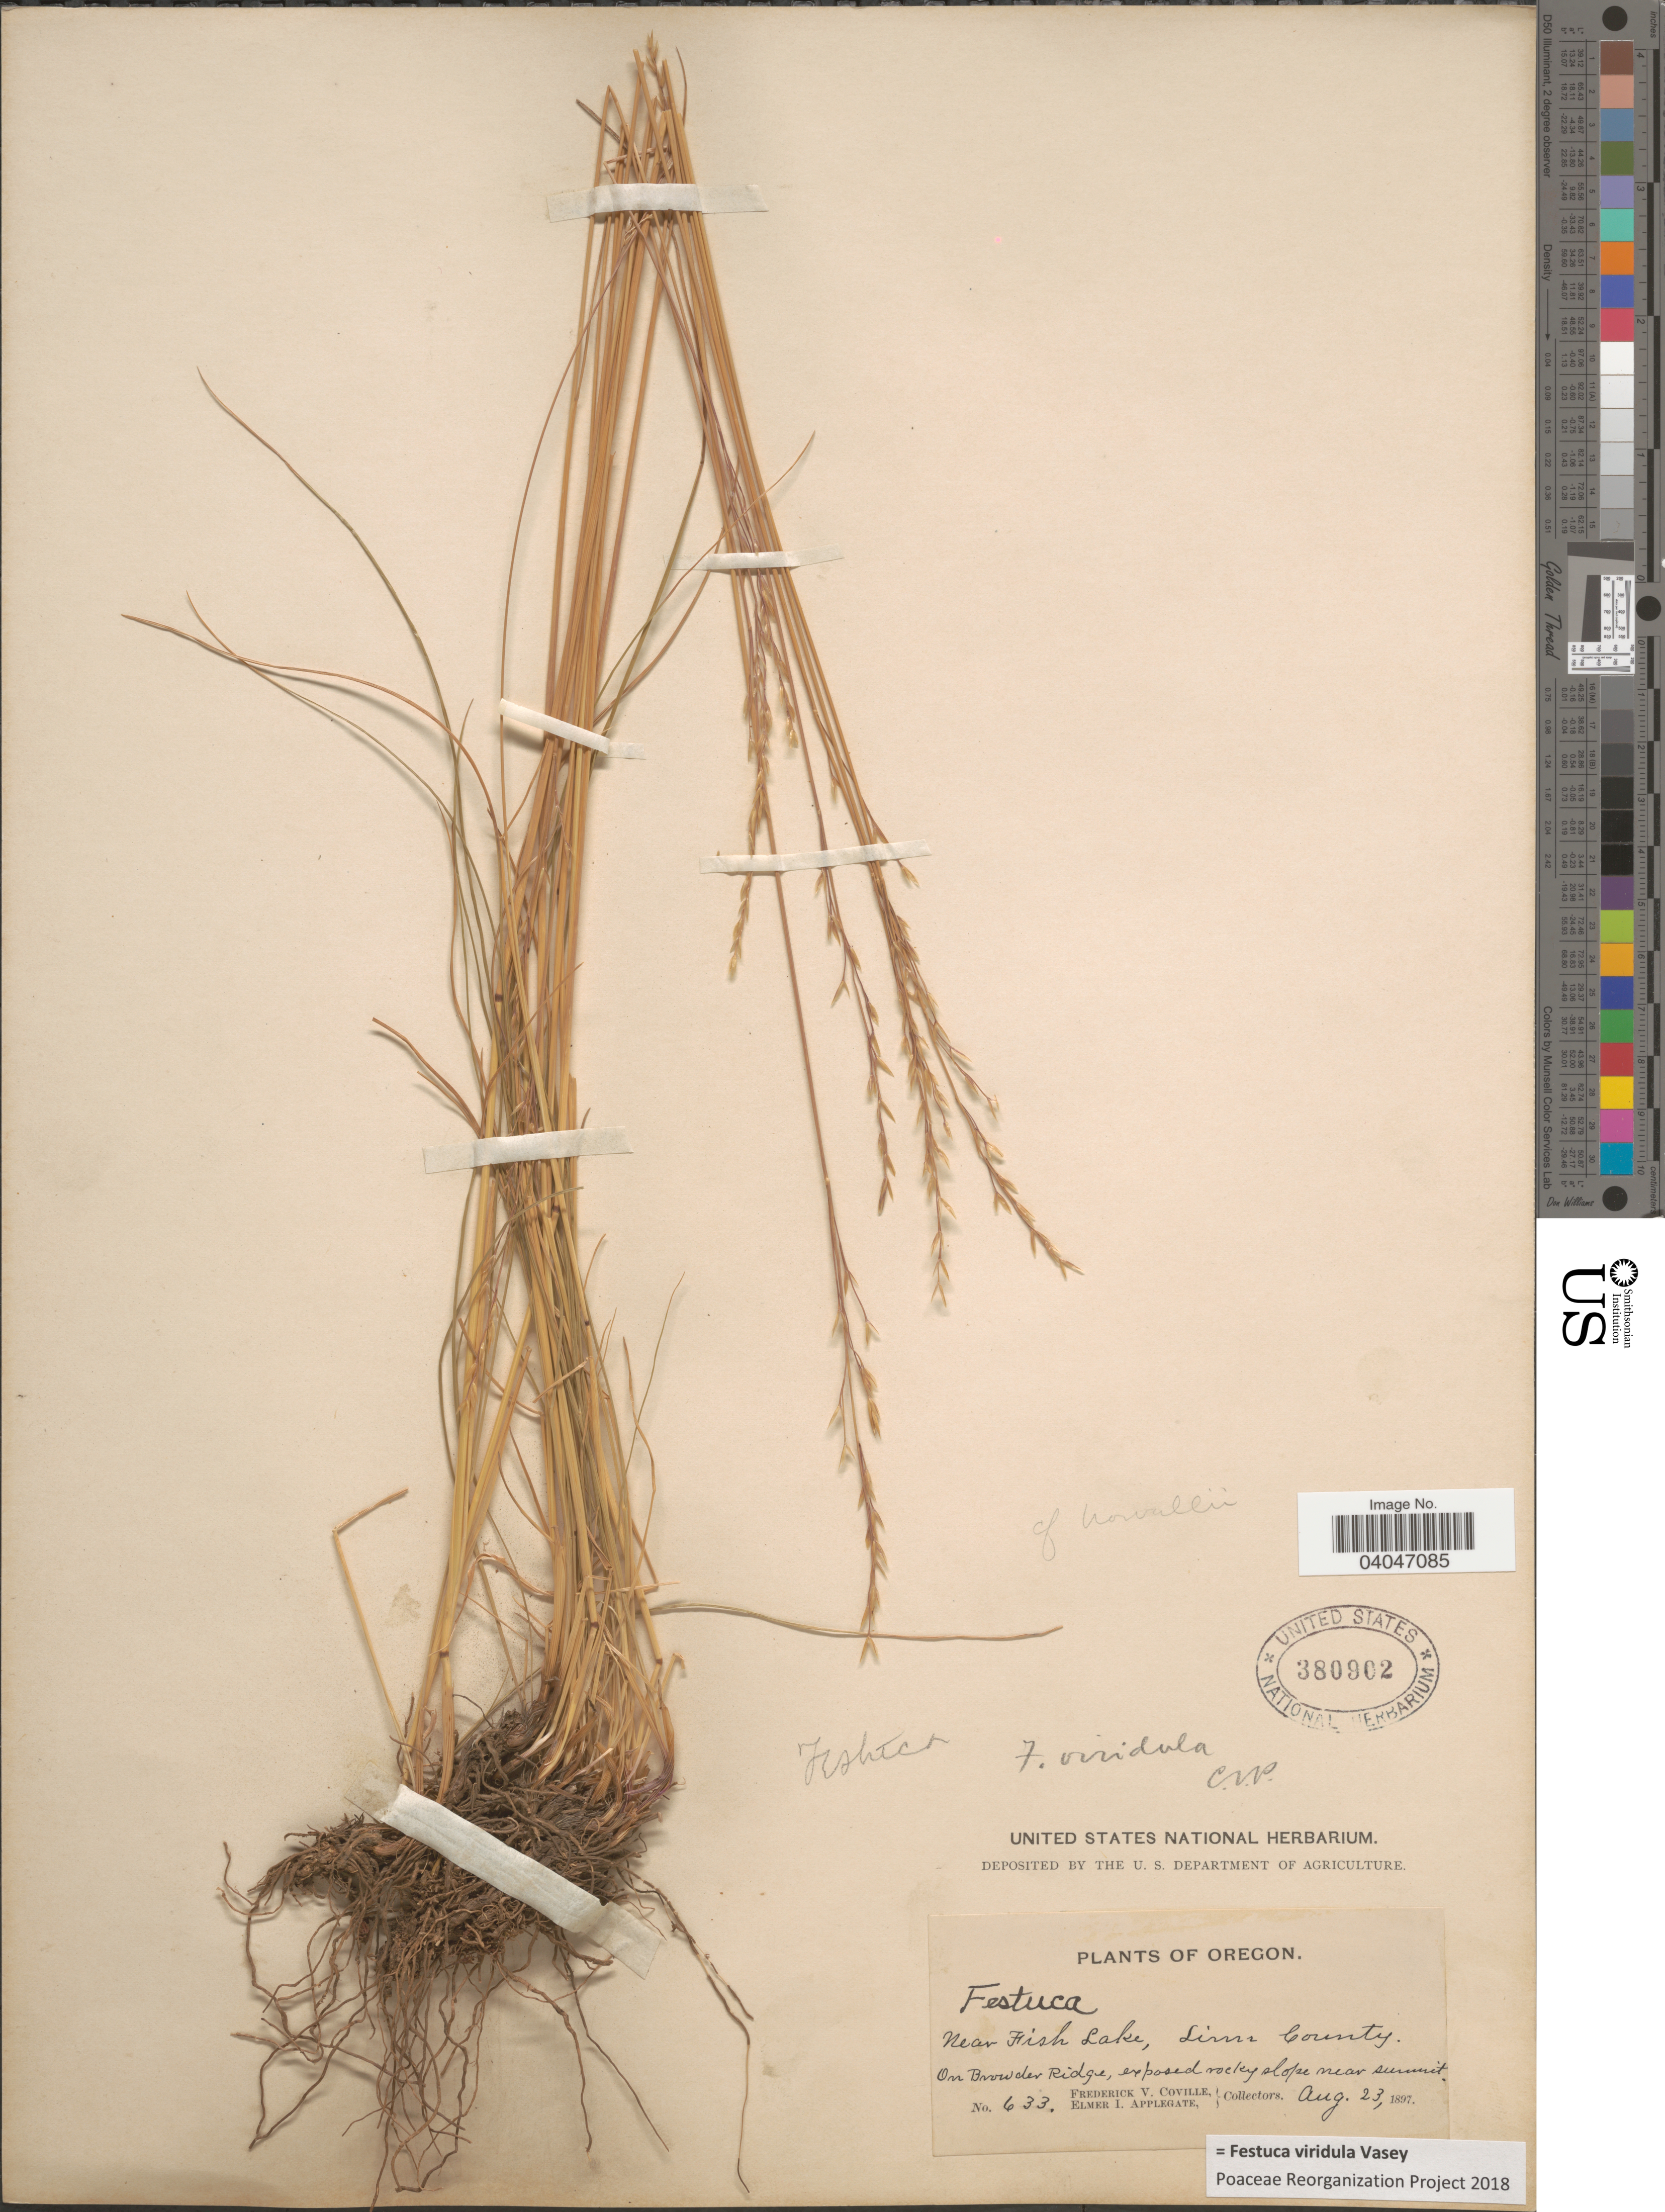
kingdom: Plantae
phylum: Tracheophyta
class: Liliopsida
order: Poales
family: Poaceae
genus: Festuca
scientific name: Festuca viridula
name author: Vasey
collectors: F. V. Coville & E. I. Applegate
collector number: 633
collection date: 1897-08-23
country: United States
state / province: Oregon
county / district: Linn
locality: Near Fish Lake, Linn County. On Browder Ridge, exposed rocky slope near summit.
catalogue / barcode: US 380902